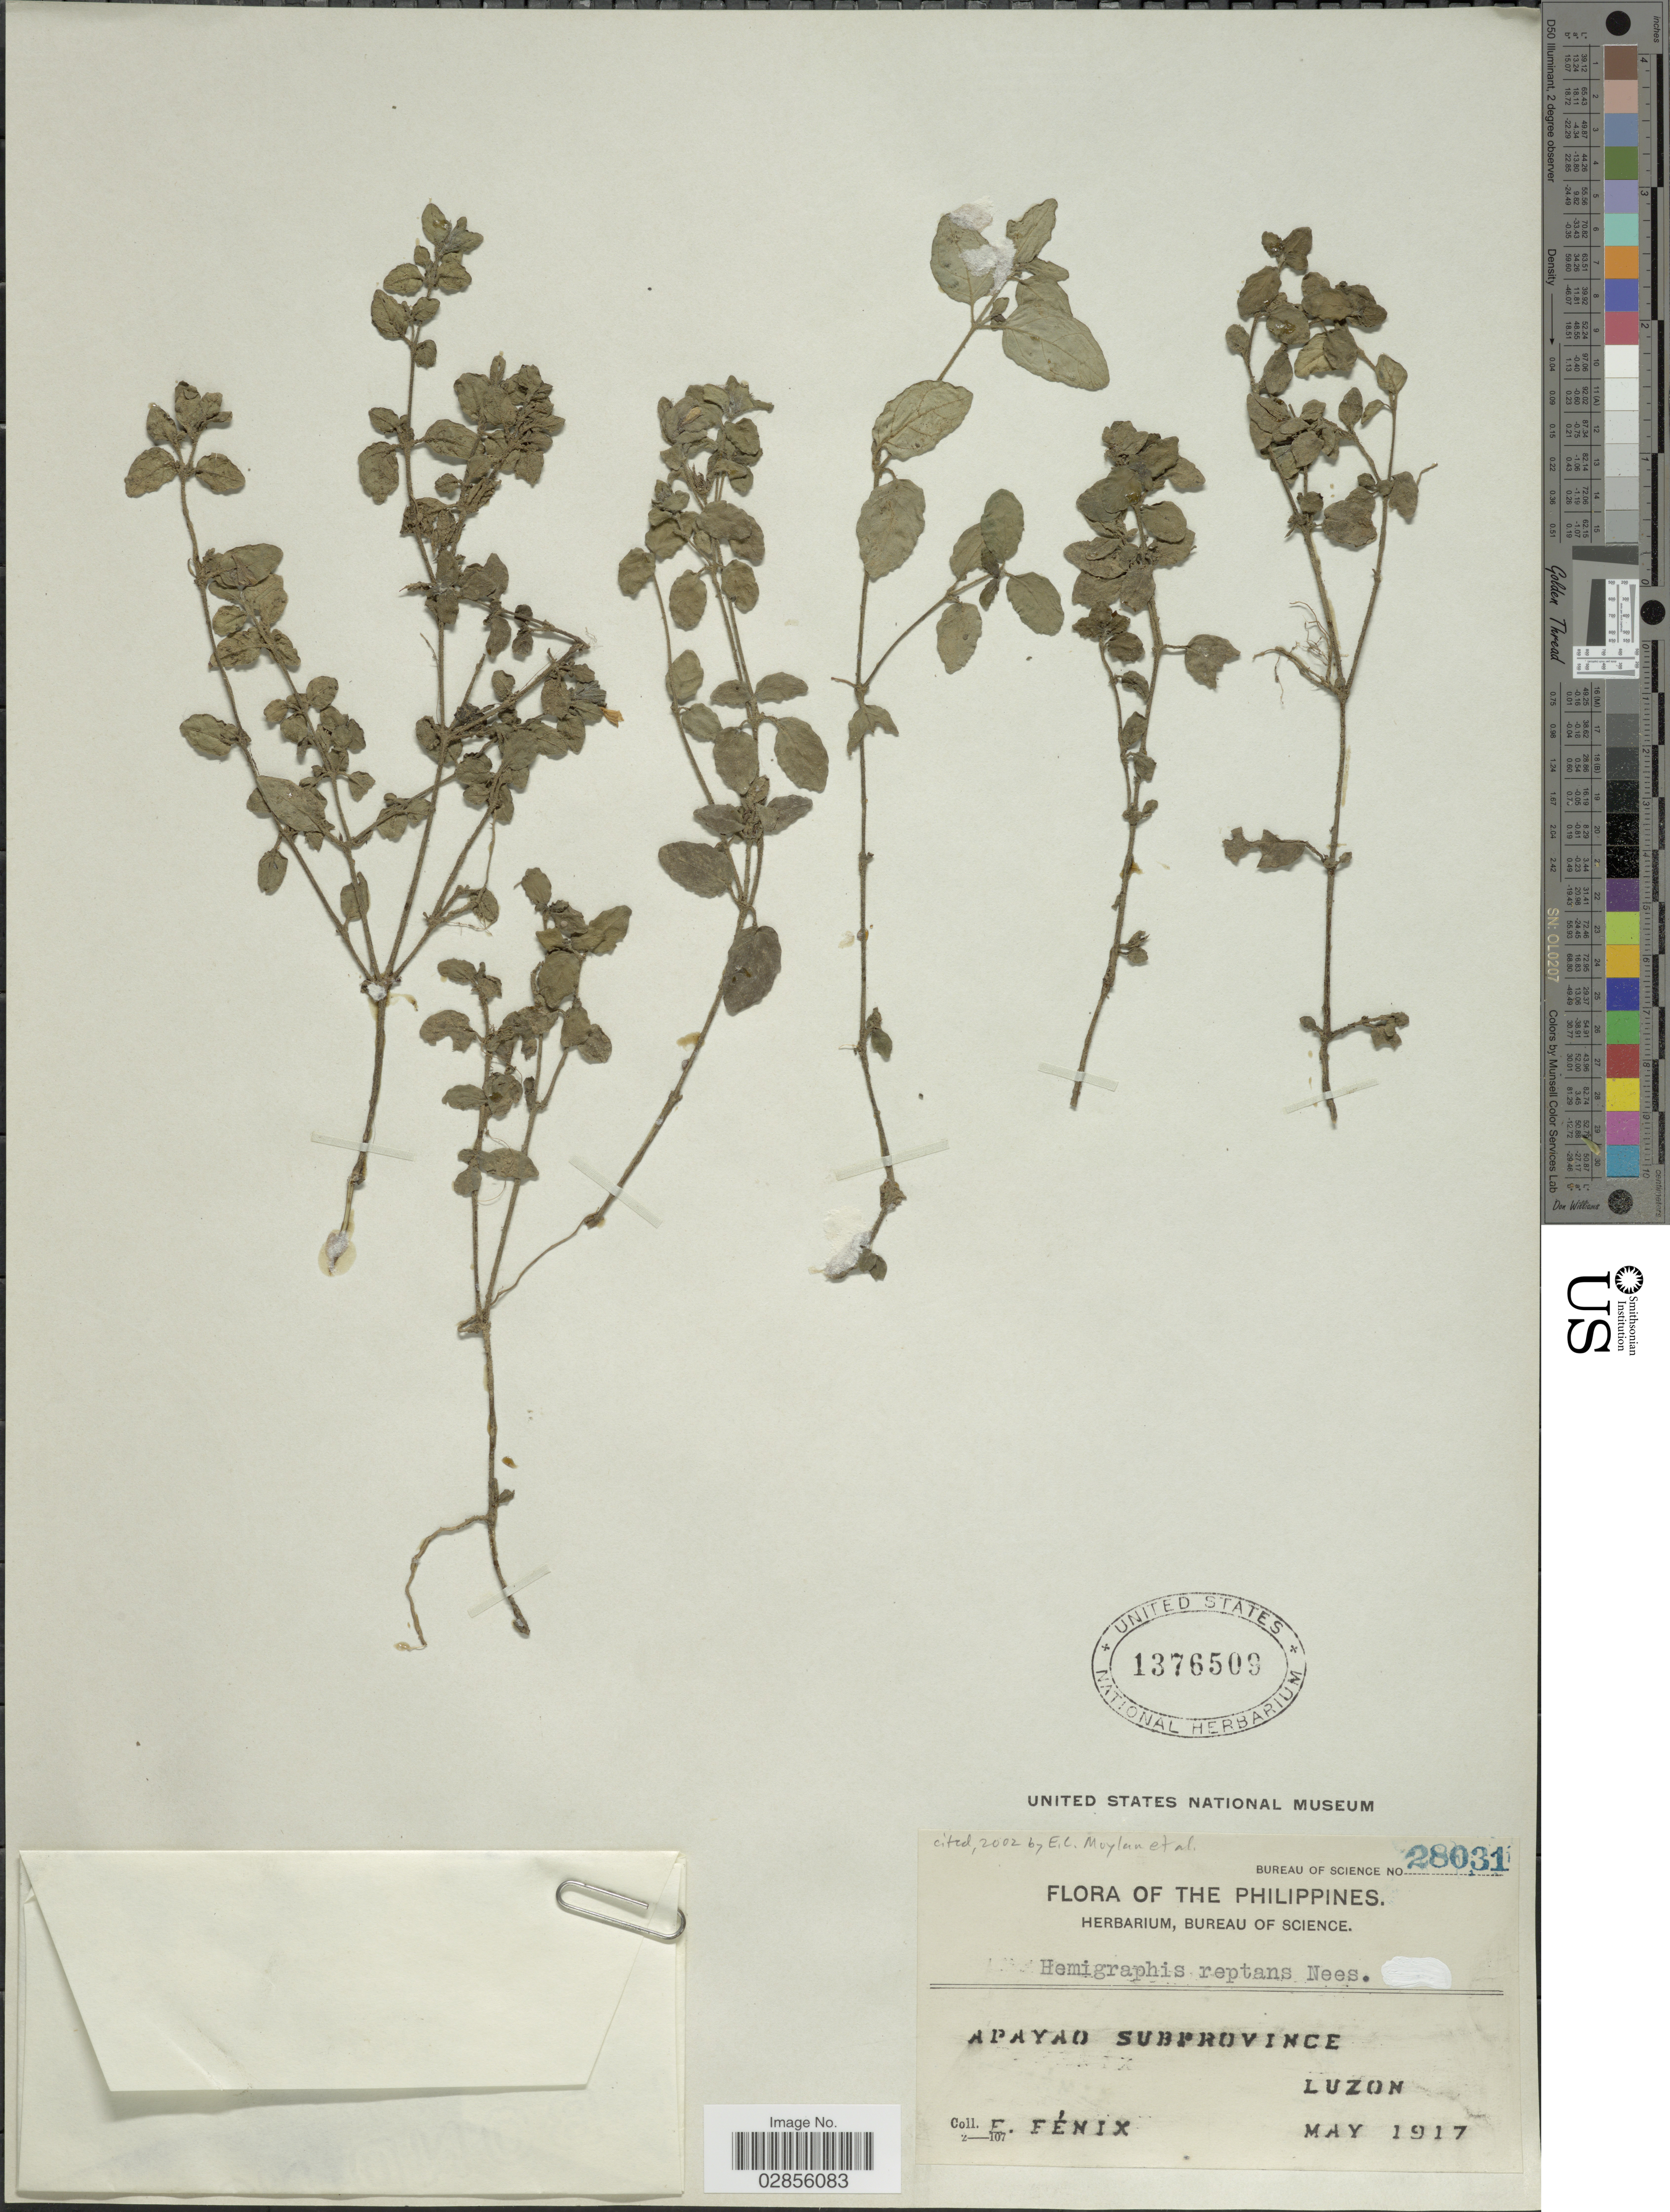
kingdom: Plantae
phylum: Tracheophyta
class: Magnoliopsida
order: Lamiales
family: Acanthaceae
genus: Hemigraphis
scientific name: Hemigraphis reptans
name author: (G. Forst.) T. Anderson ex Hemsl.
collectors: E. Fénix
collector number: Bureau of Science 28031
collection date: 1917-05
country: Philippines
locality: Apayao Subprovince, Luzon.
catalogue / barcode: US 1376509